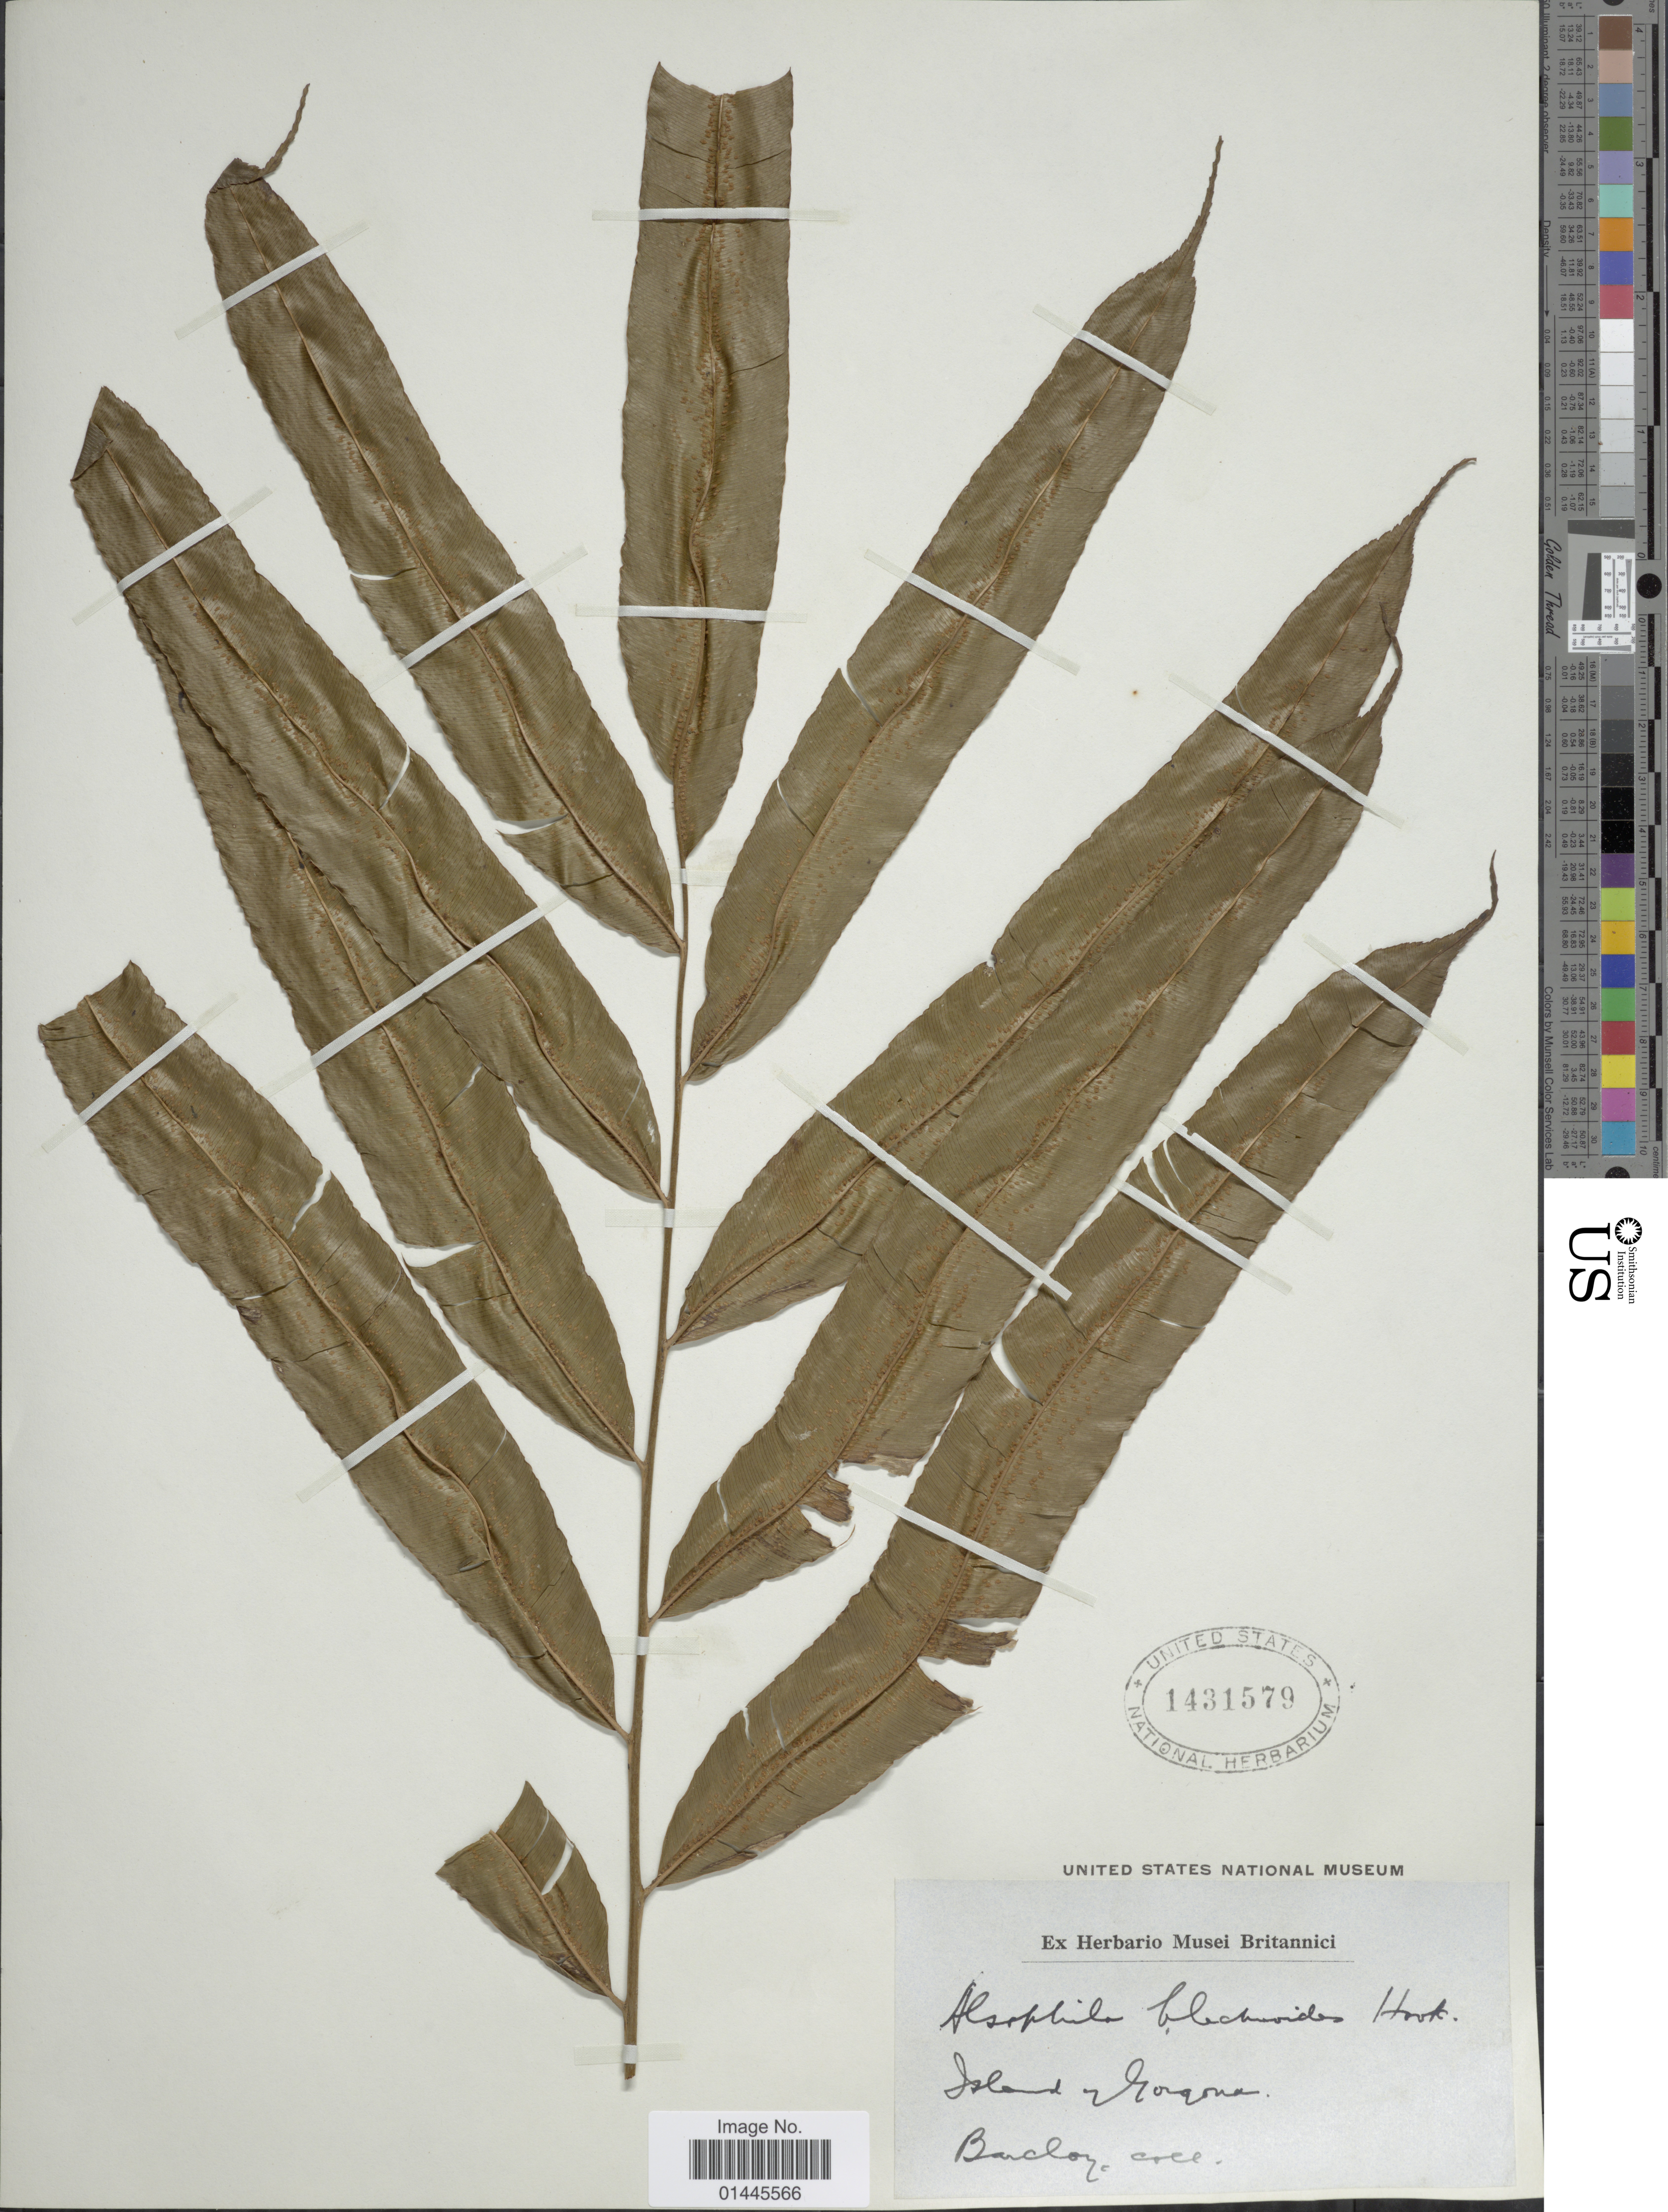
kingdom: Plantae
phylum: Tracheophyta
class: Polypodiopsida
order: Cyatheales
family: Metaxyaceae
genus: Metaxya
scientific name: Metaxya rostrata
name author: (Kunth) C. Presl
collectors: -- Barclay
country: Colombia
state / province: Cauca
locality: Island Gorgona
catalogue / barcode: US 1431579